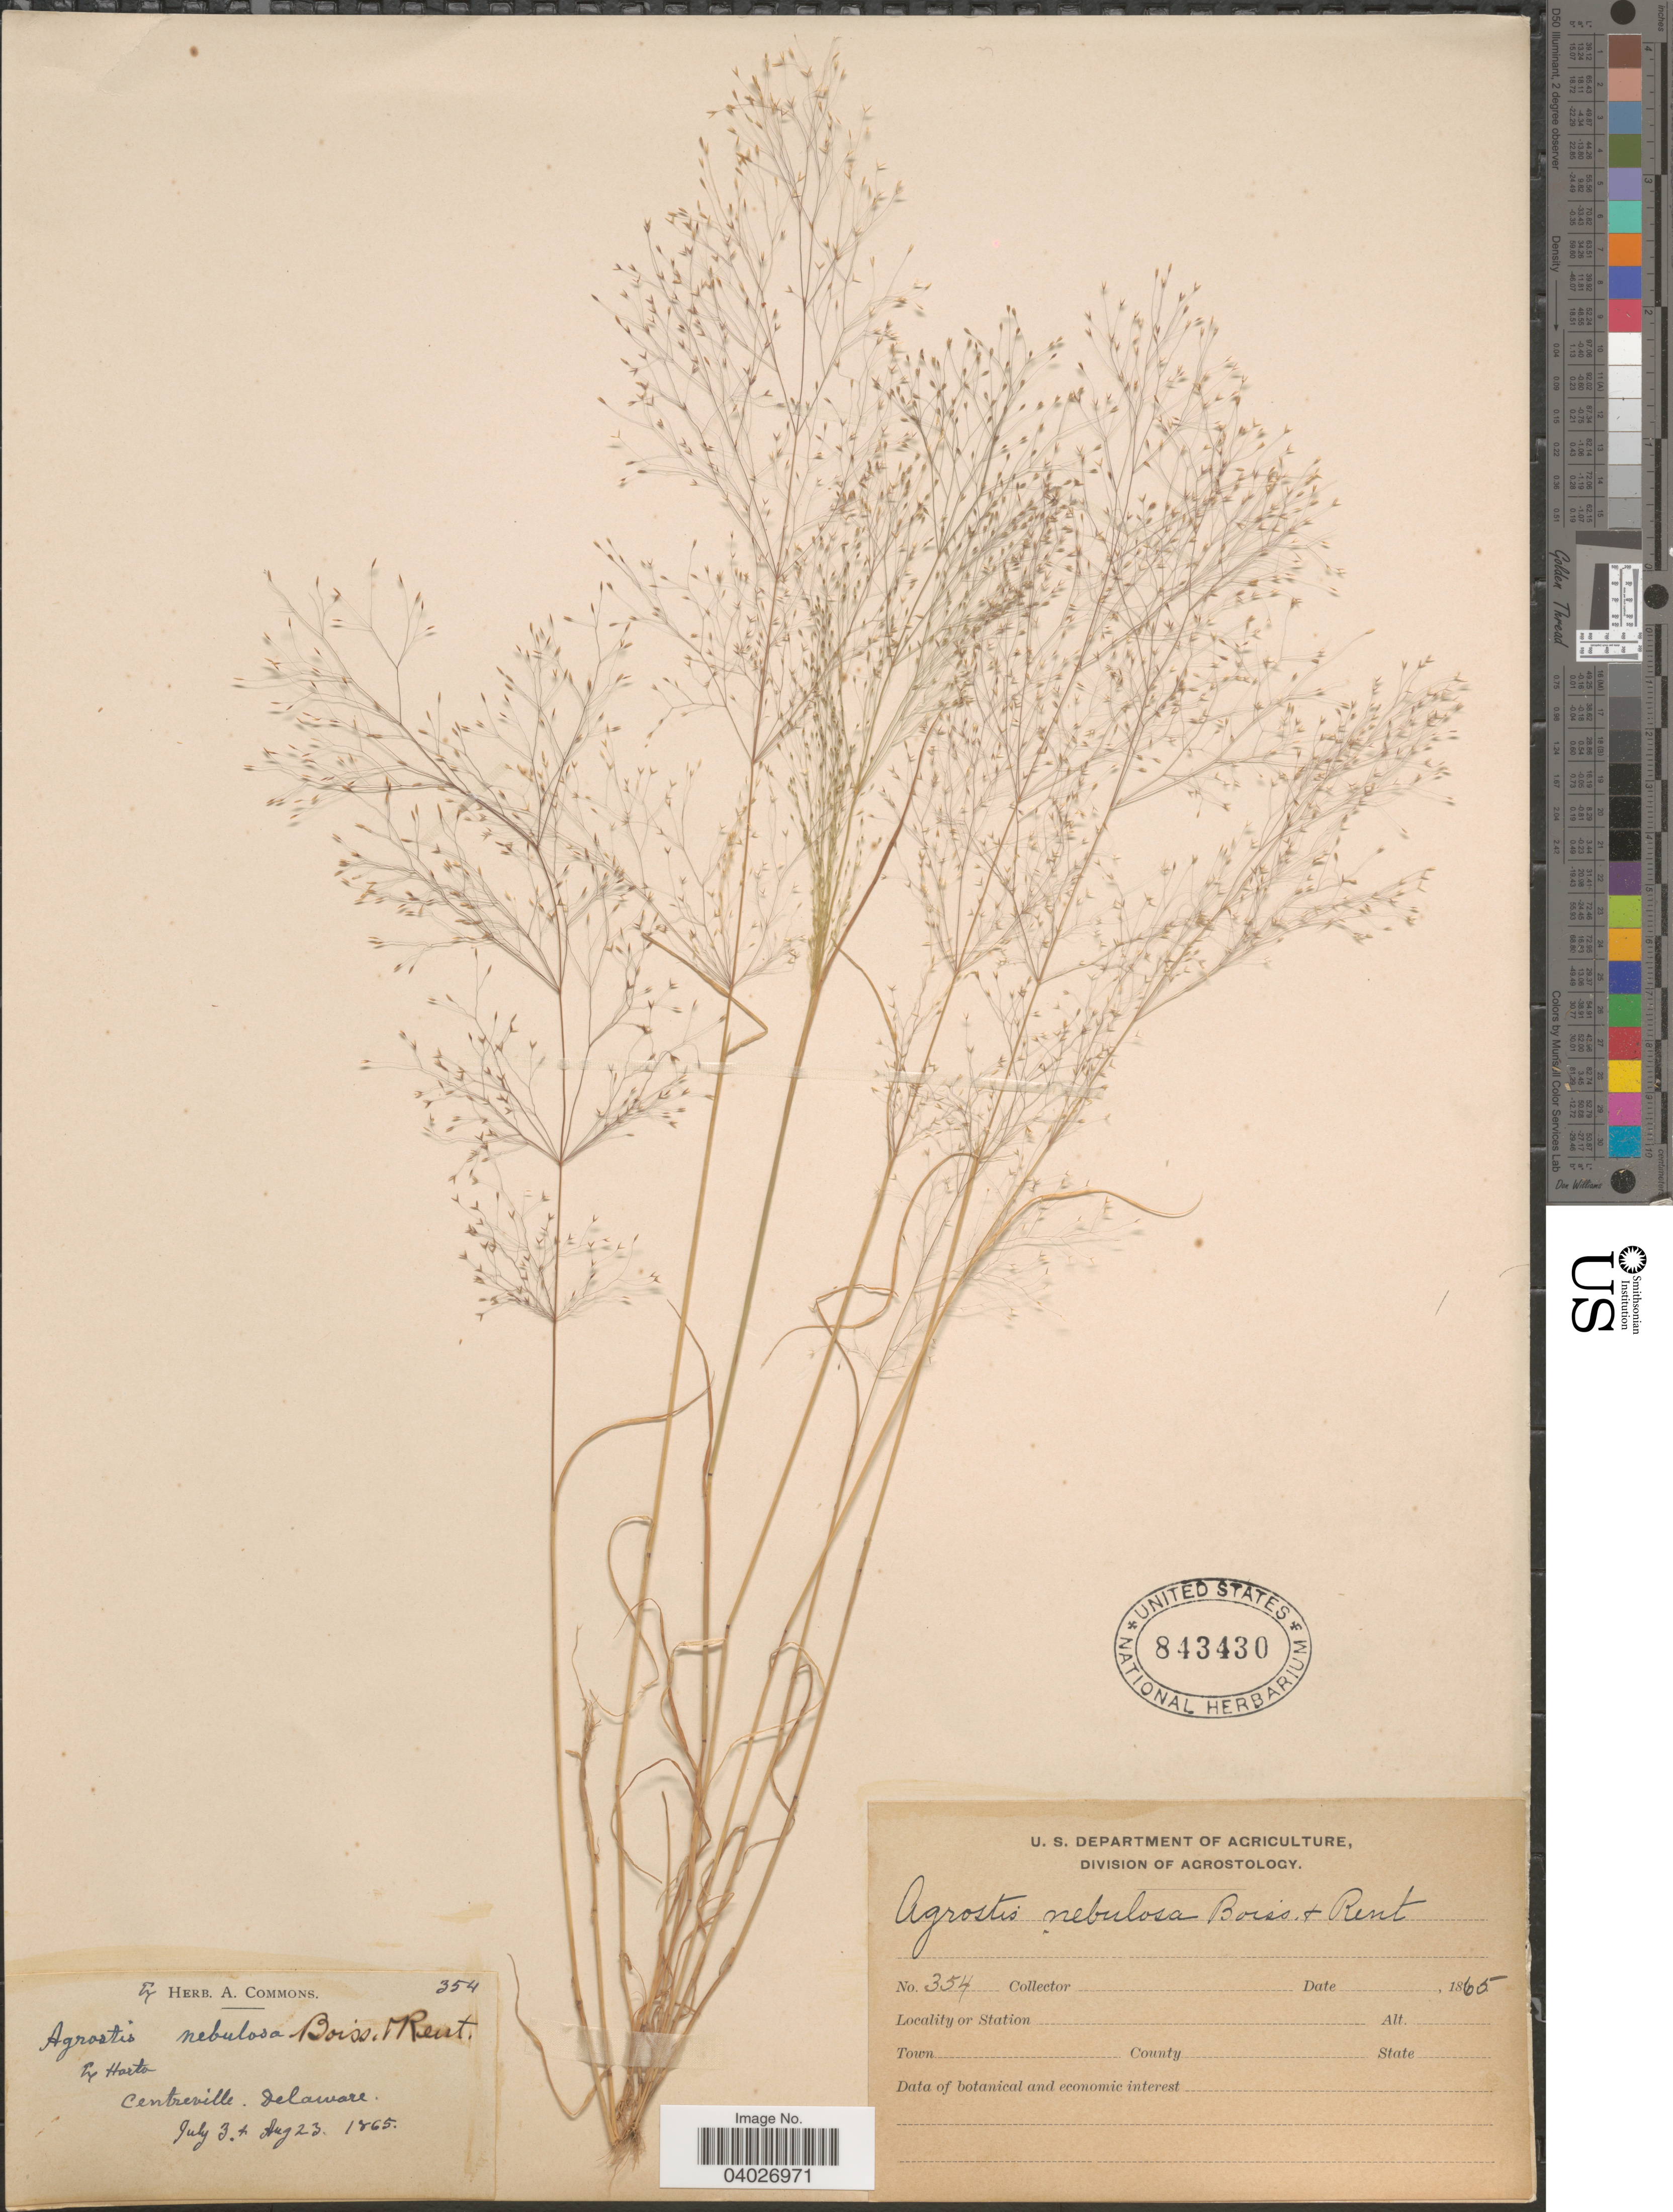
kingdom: Plantae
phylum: Tracheophyta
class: Liliopsida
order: Poales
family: Poaceae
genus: Agrostis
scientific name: Agrostis nebulosa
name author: Boiss. & Reut.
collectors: ex herb. A. Commons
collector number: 354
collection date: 1865-07-03/1865-08-23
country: United States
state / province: Delaware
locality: Ex Horto. Centreville.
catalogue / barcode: US 843430